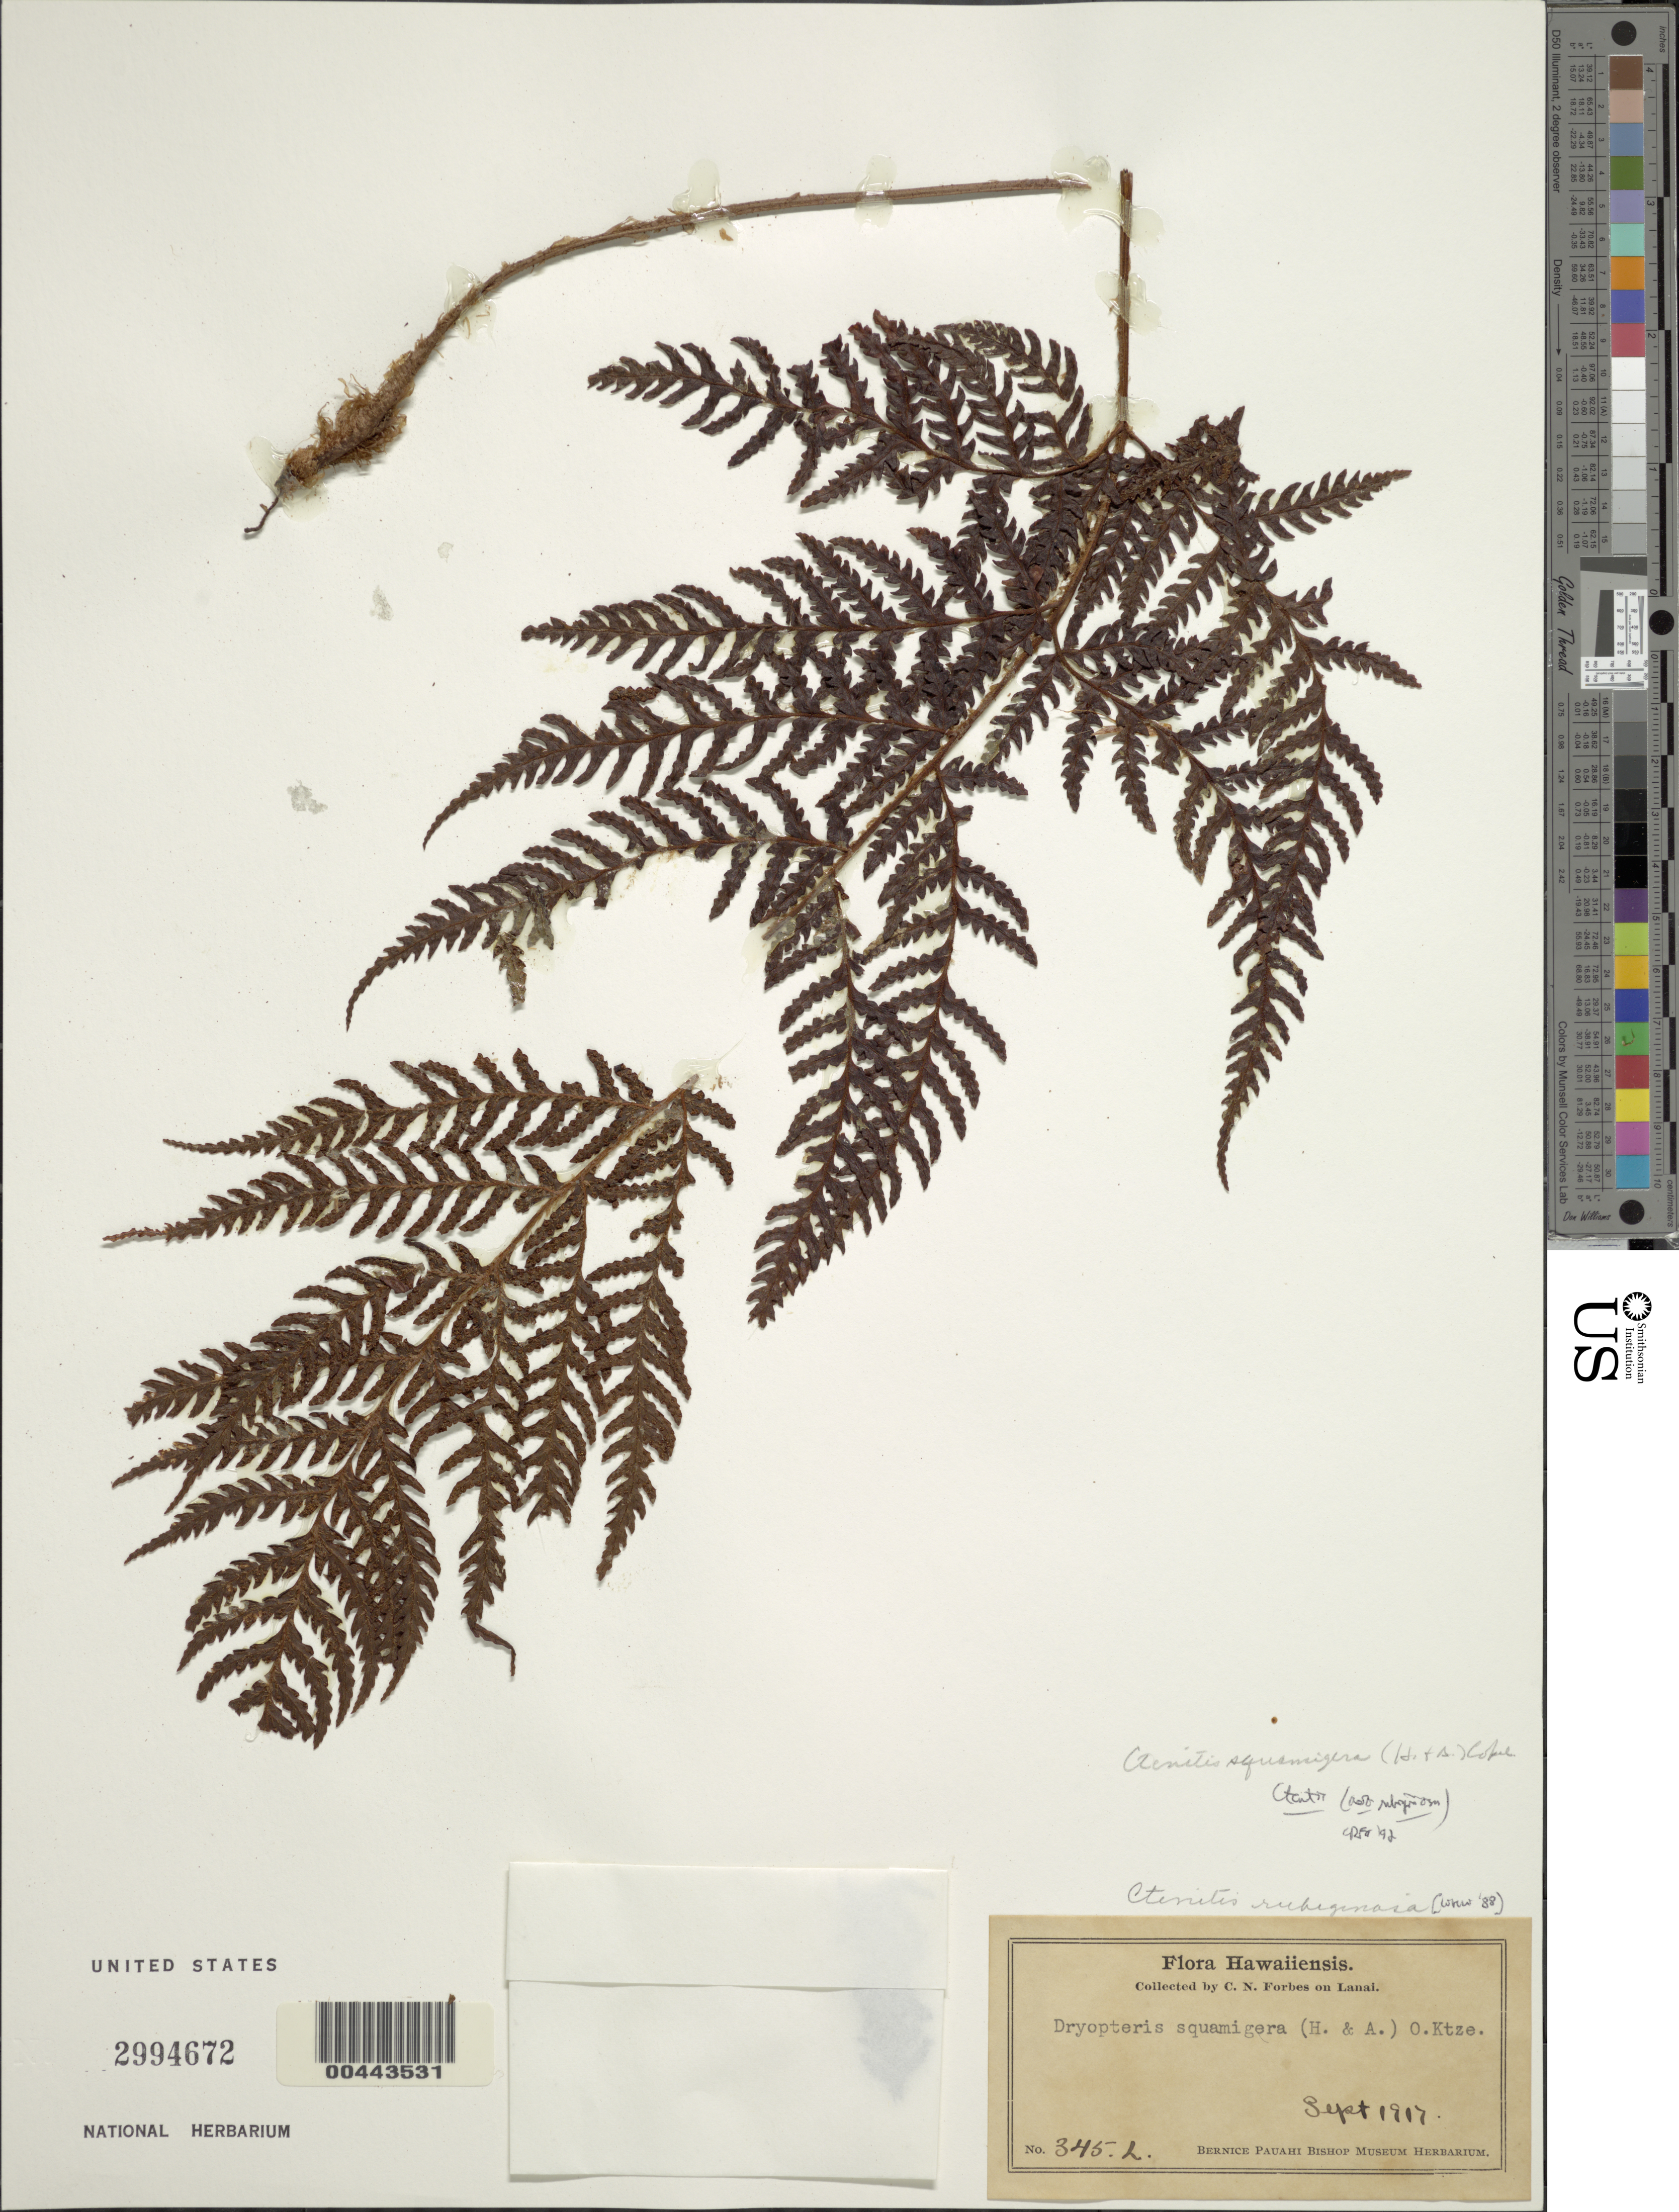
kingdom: Plantae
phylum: Tracheophyta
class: Polypodiopsida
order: Polypodiales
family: Dryopteridaceae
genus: Ctenitis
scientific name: Ctenitis squamigera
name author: (Hook. & Arn.) Copel.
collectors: C. N. Forbes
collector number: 345.L.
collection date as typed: Sep 1917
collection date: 1917-09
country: United States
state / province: Hawaii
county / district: Maui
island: Lana'i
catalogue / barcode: US 2994672